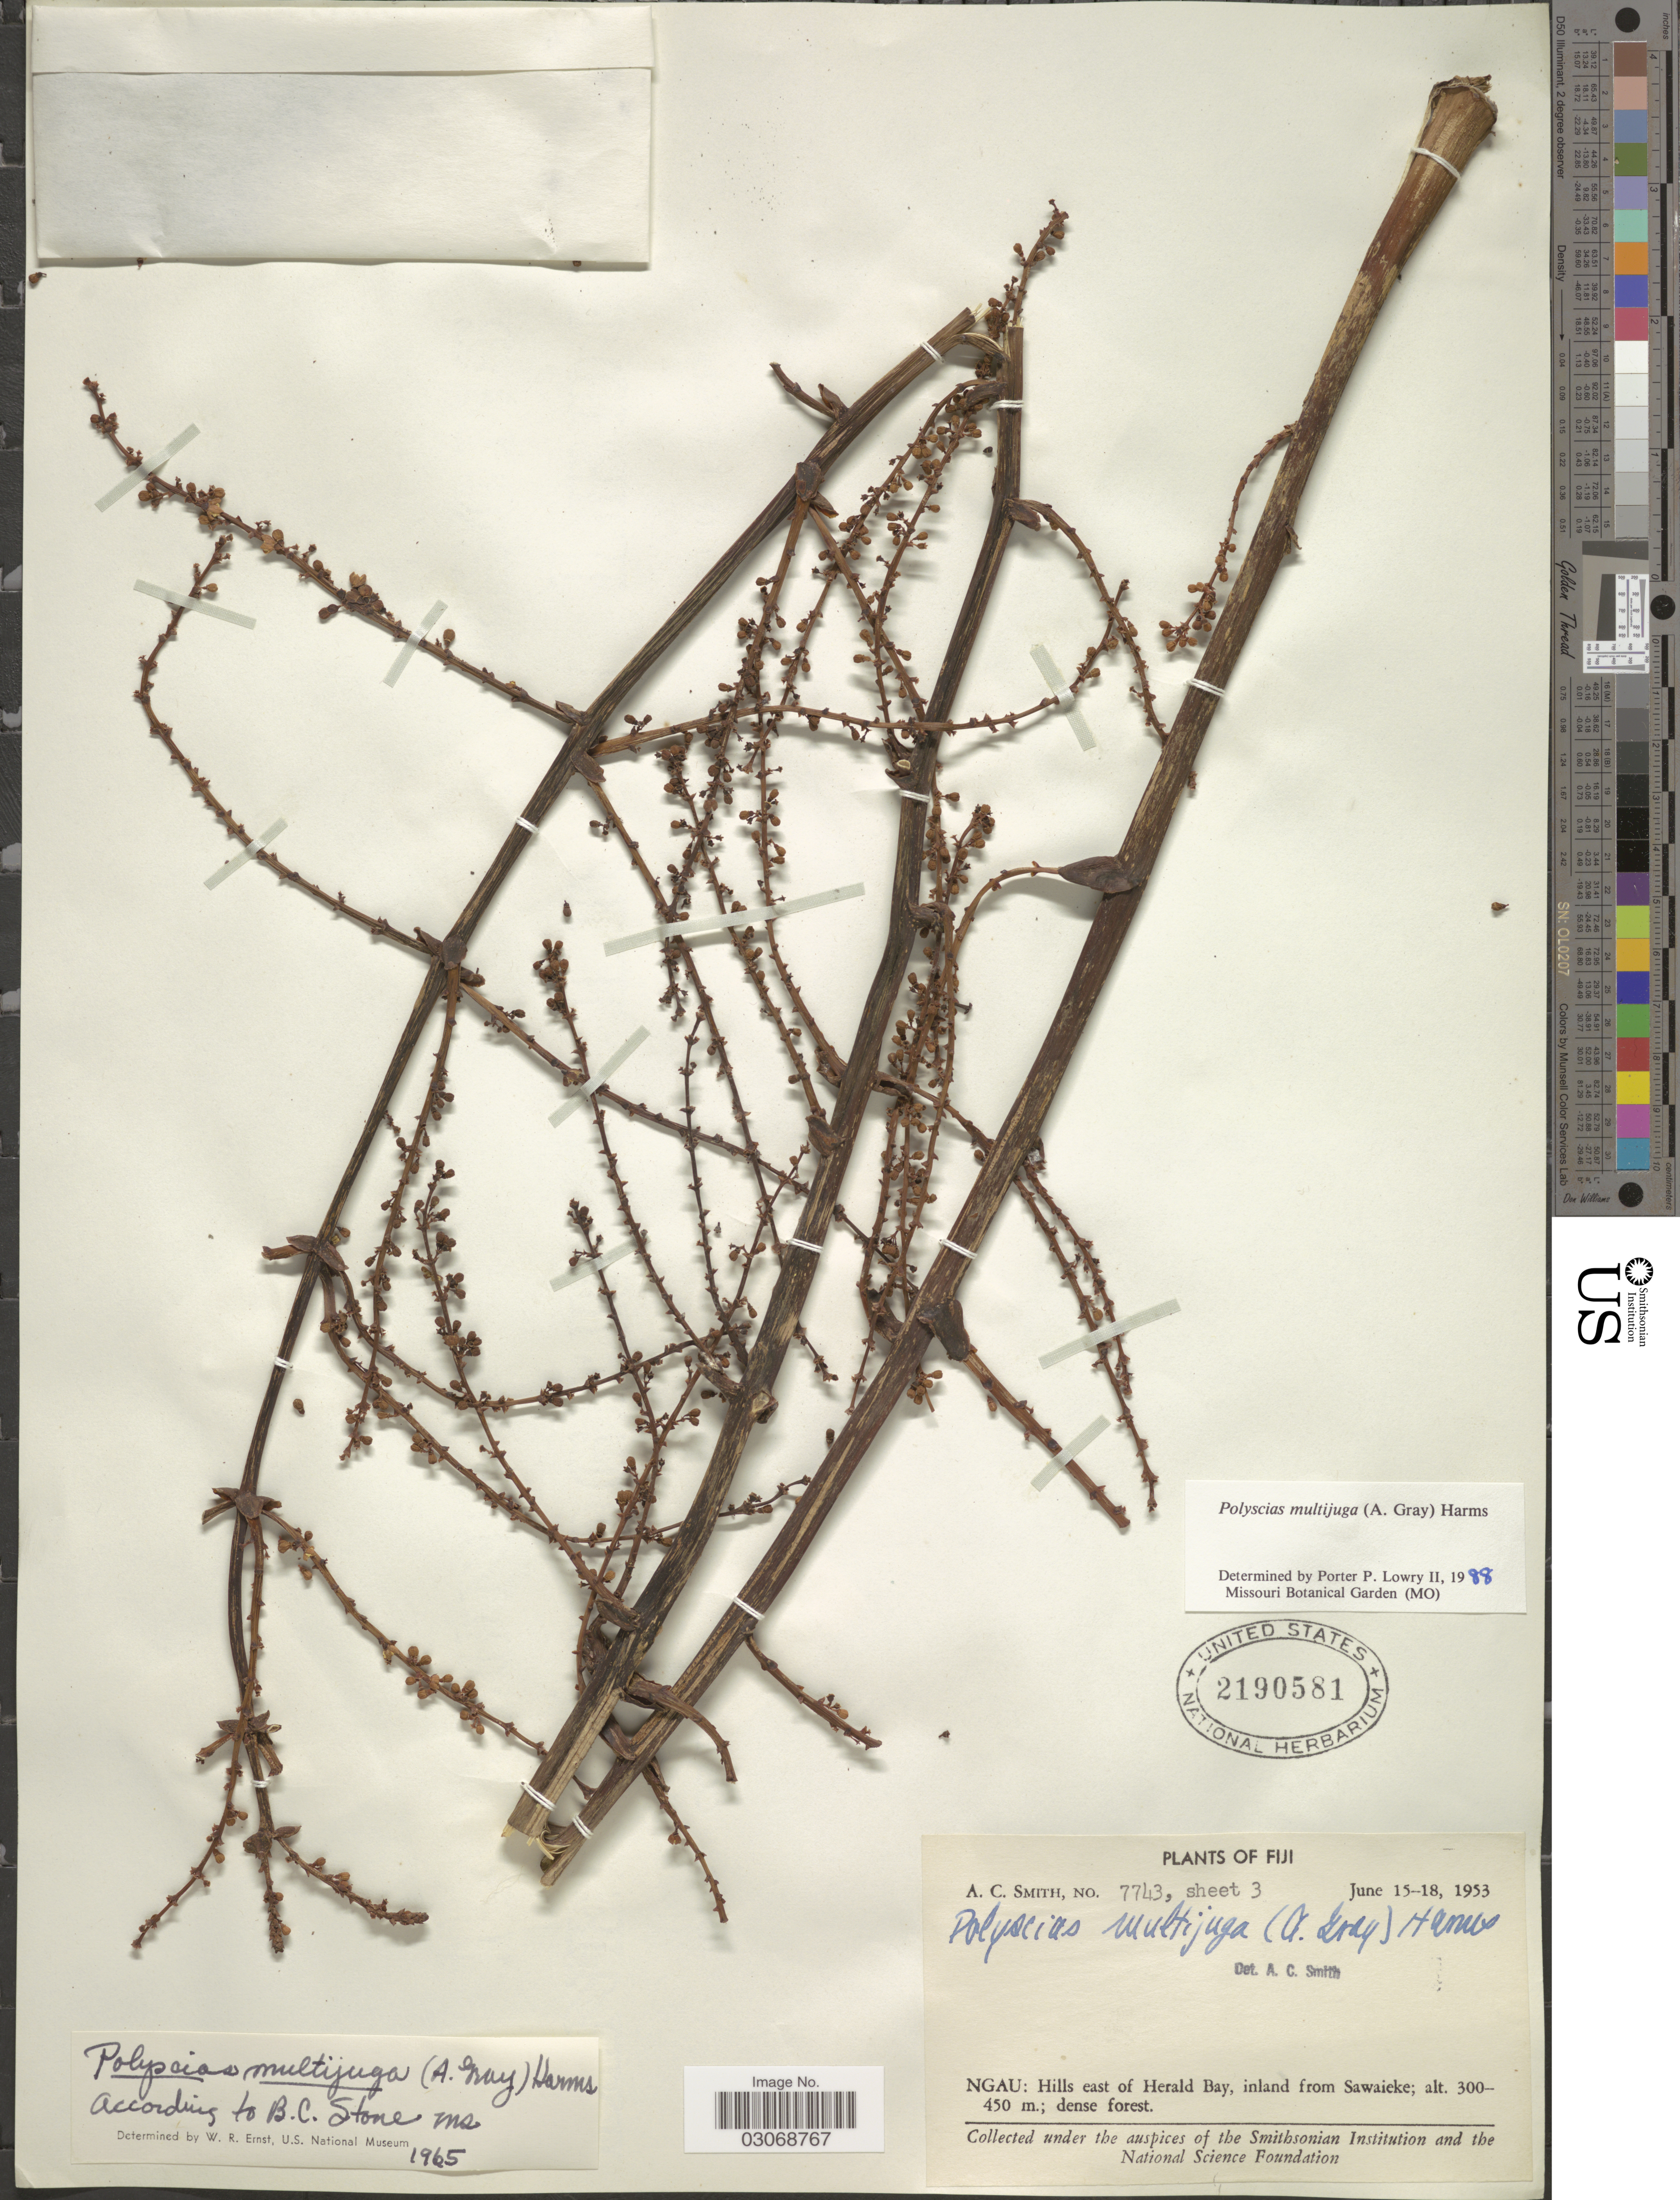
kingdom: Plantae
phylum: Tracheophyta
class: Magnoliopsida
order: Apiales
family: Araliaceae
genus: Polyscias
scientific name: Polyscias multijuga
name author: Harms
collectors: A. C. Smith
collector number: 7743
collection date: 1953-06-15/1953-06-18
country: Fiji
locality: Ngau: Hills east of Herald Bay, inland from Sawaieke.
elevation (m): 300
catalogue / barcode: US 2190581